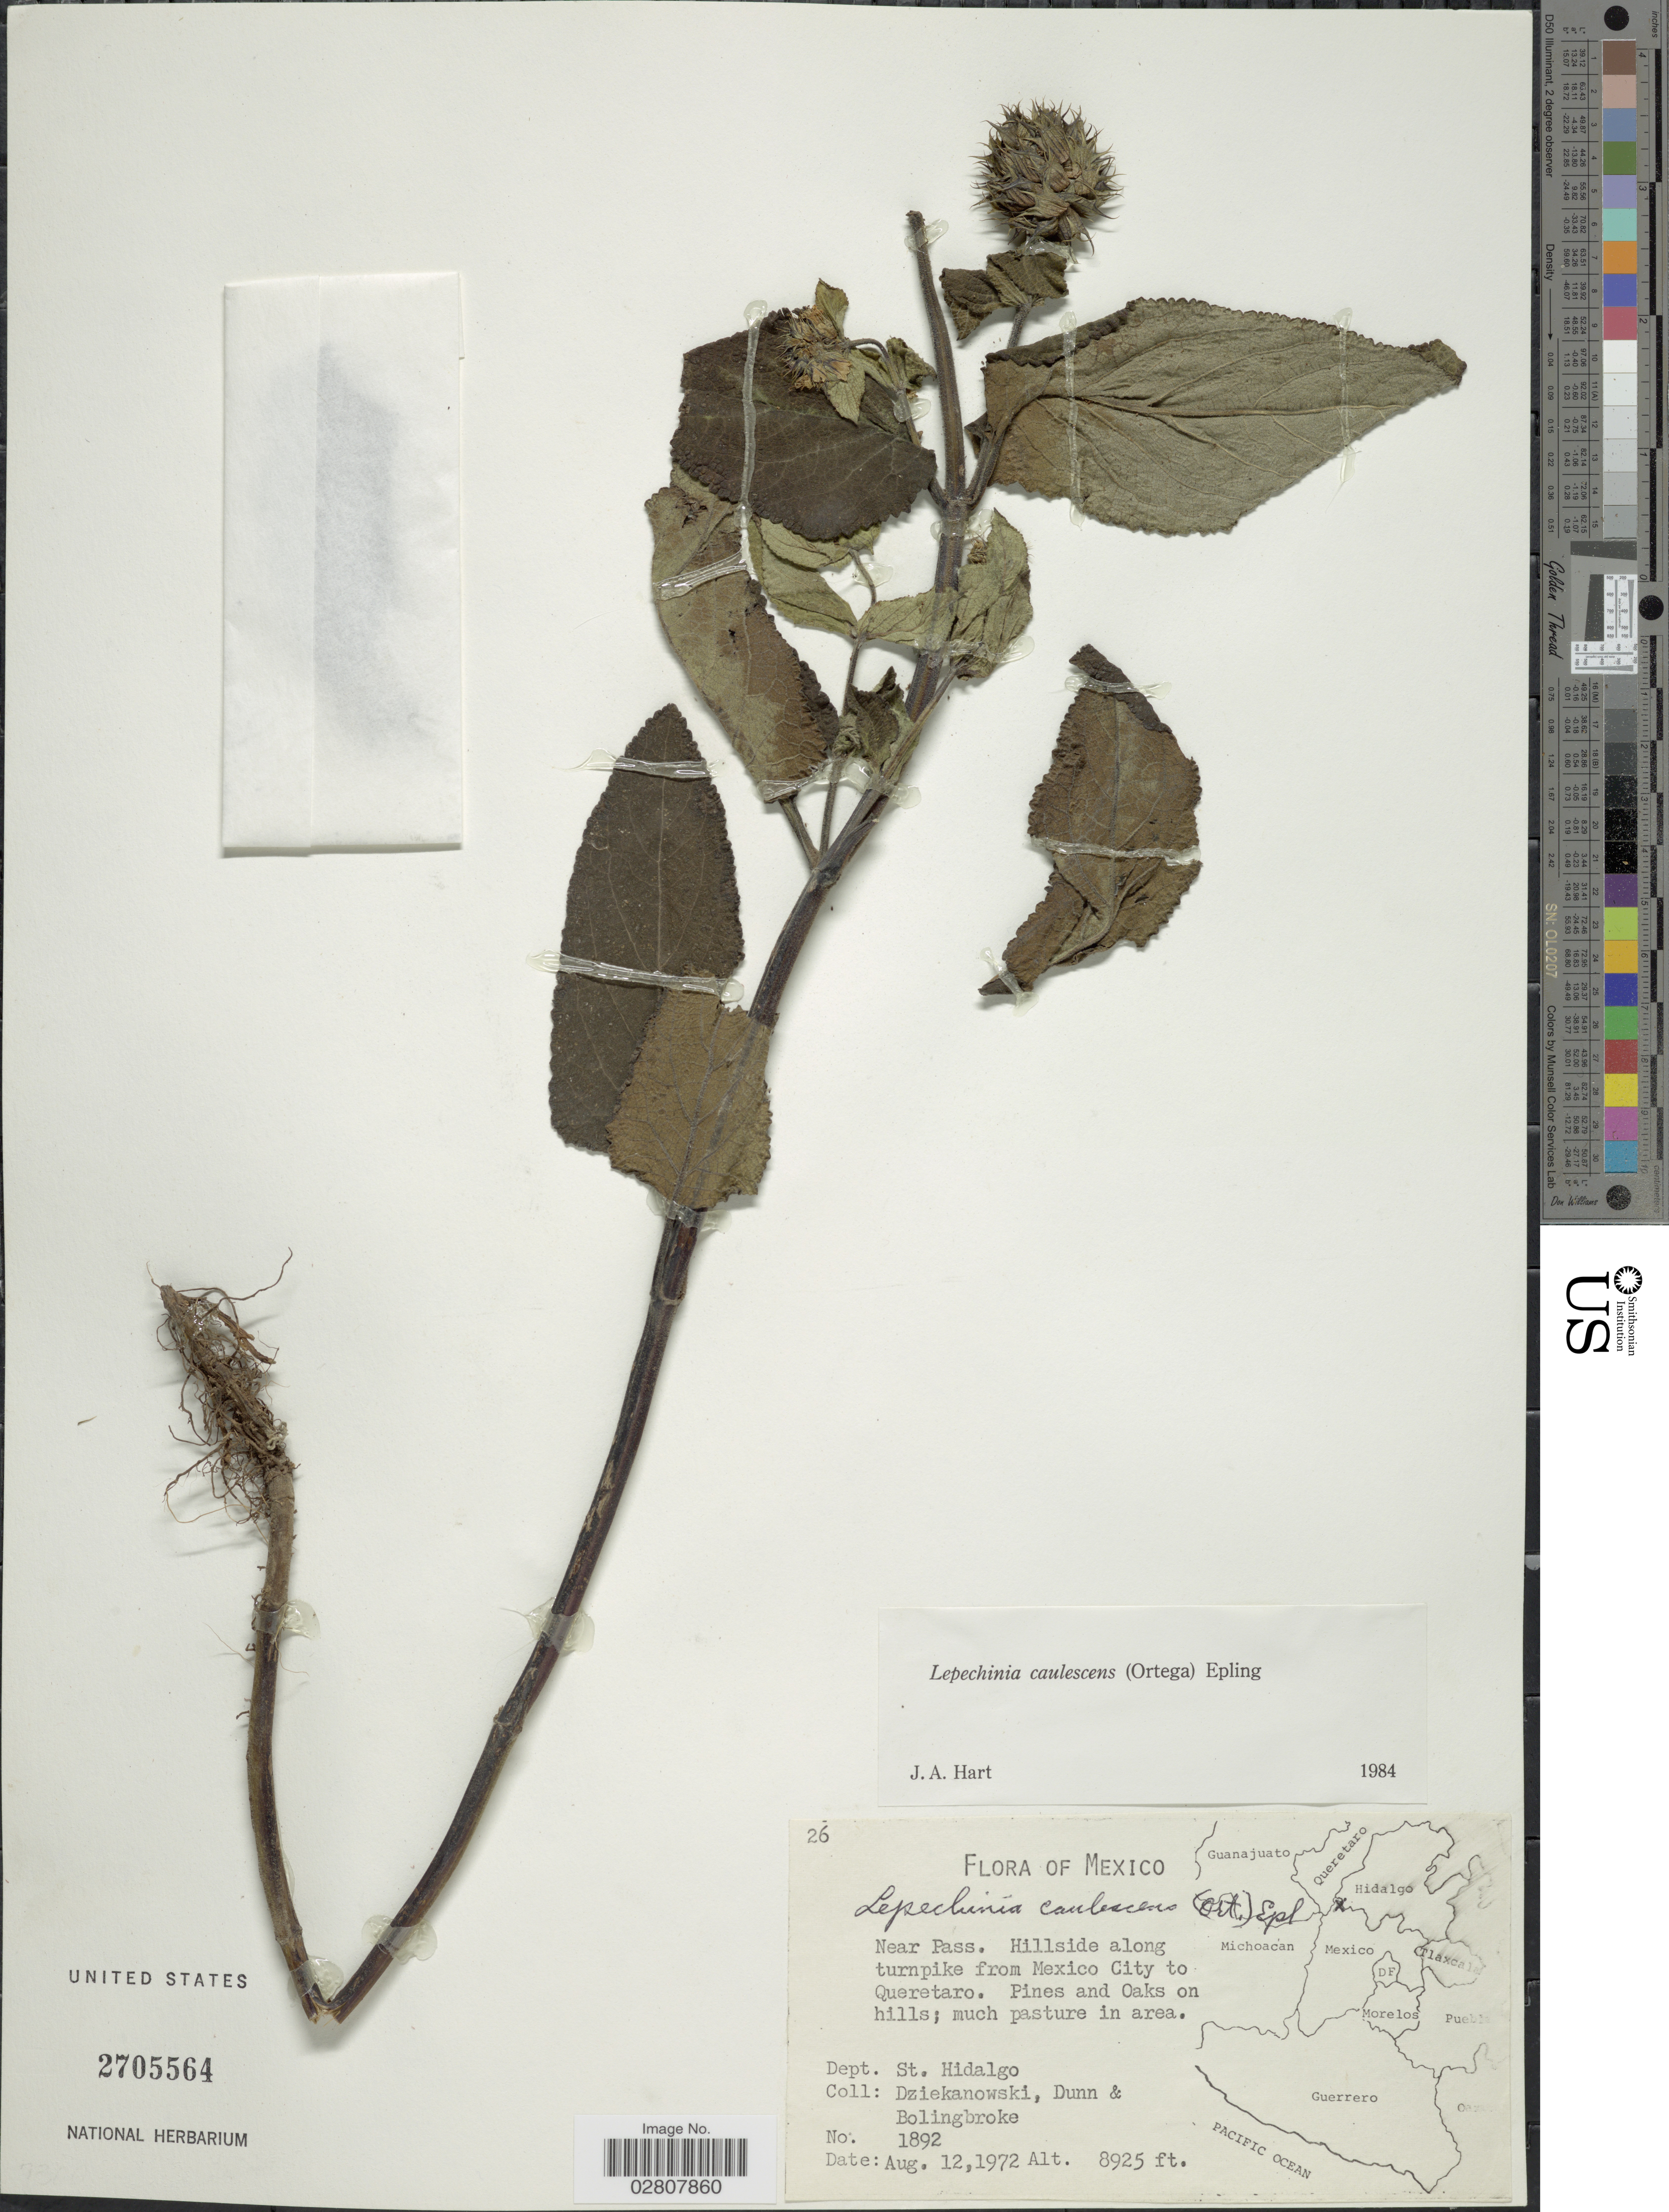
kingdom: Plantae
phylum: Tracheophyta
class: Magnoliopsida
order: Lamiales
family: Lamiaceae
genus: Lepechinia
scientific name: Lepechinia caulescens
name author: (Ortega) Epling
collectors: -. Dziekanowski, Dunn, -- & -. Bolingbroke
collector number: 1892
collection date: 1972-08-12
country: Mexico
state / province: Hidalgo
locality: Near Pass. Hillside along turnpike from Mexico City to Queretaro. Pines and Oaks on hills; much pasture in area. Dept. St. Hidalgo.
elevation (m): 2720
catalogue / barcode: US 2705564